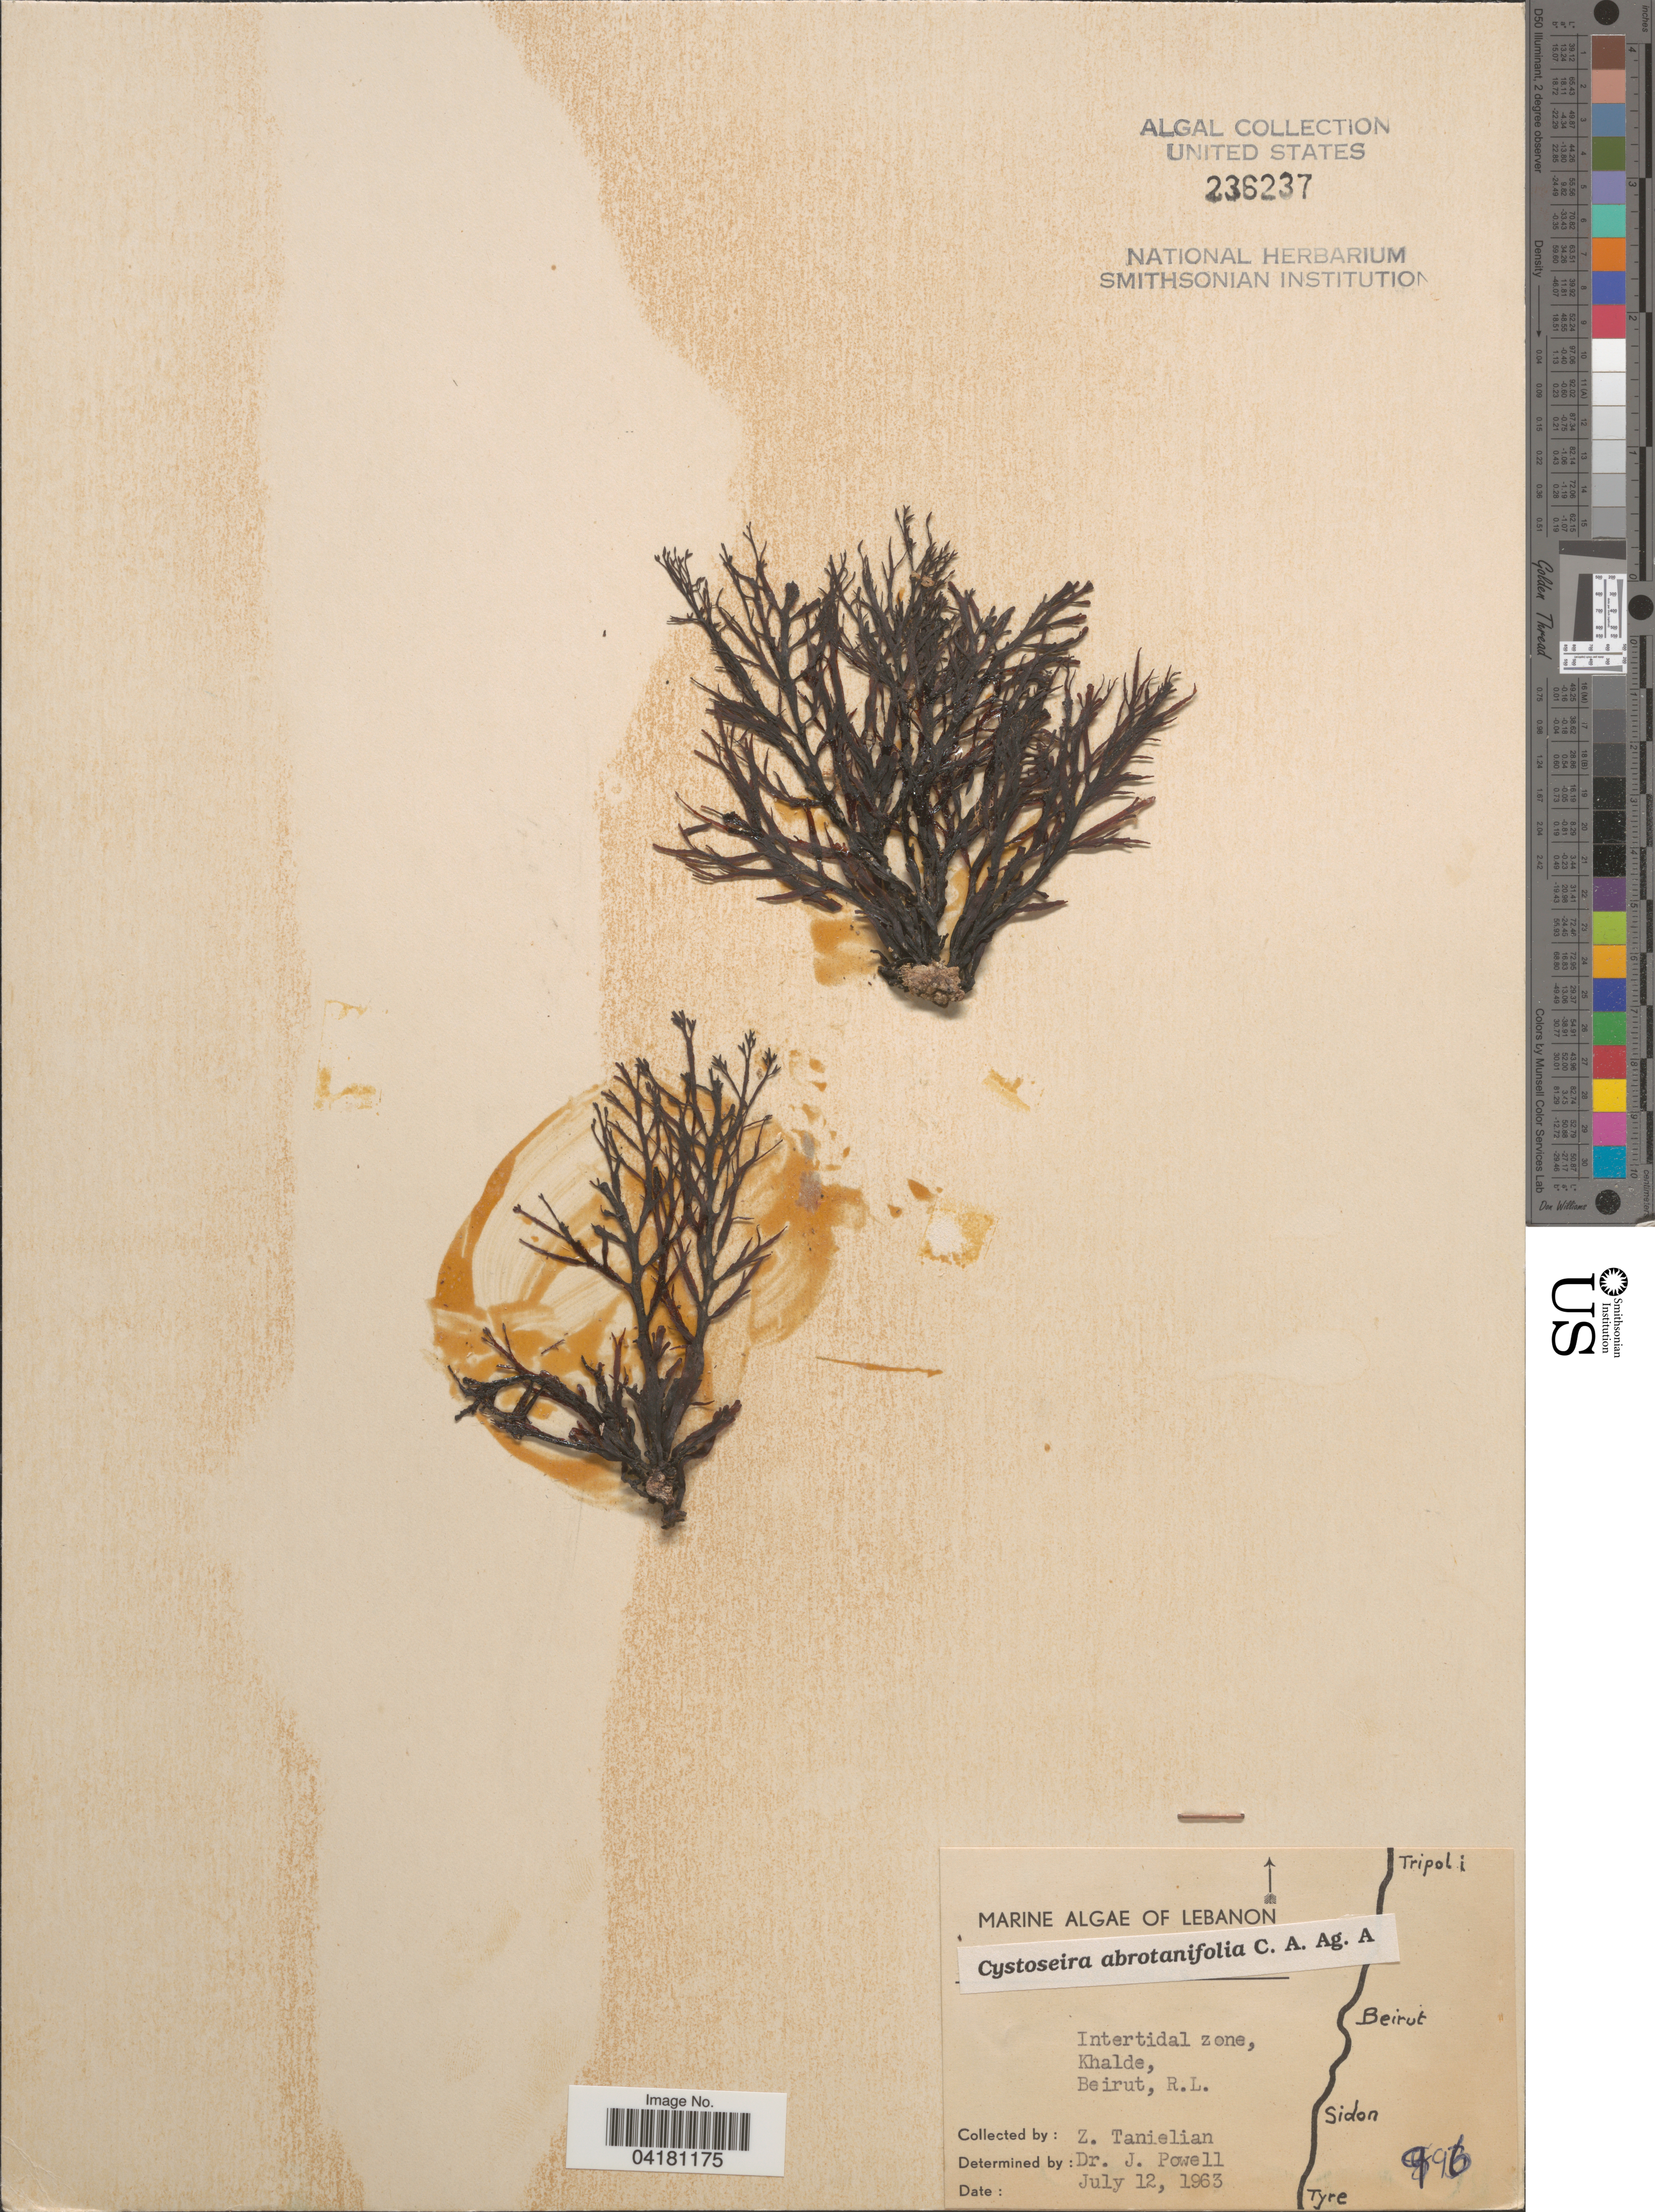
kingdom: Chromista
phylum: Ochrophyta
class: Phaeophyceae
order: Fucales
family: Sargassaceae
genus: Cystoseira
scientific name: Cystoseira foeniculacea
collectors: Z. Tanielian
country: Lebanon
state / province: Beyrouth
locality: Intertidal zone, Khalde, Beirut, R.L.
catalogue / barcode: US 236237